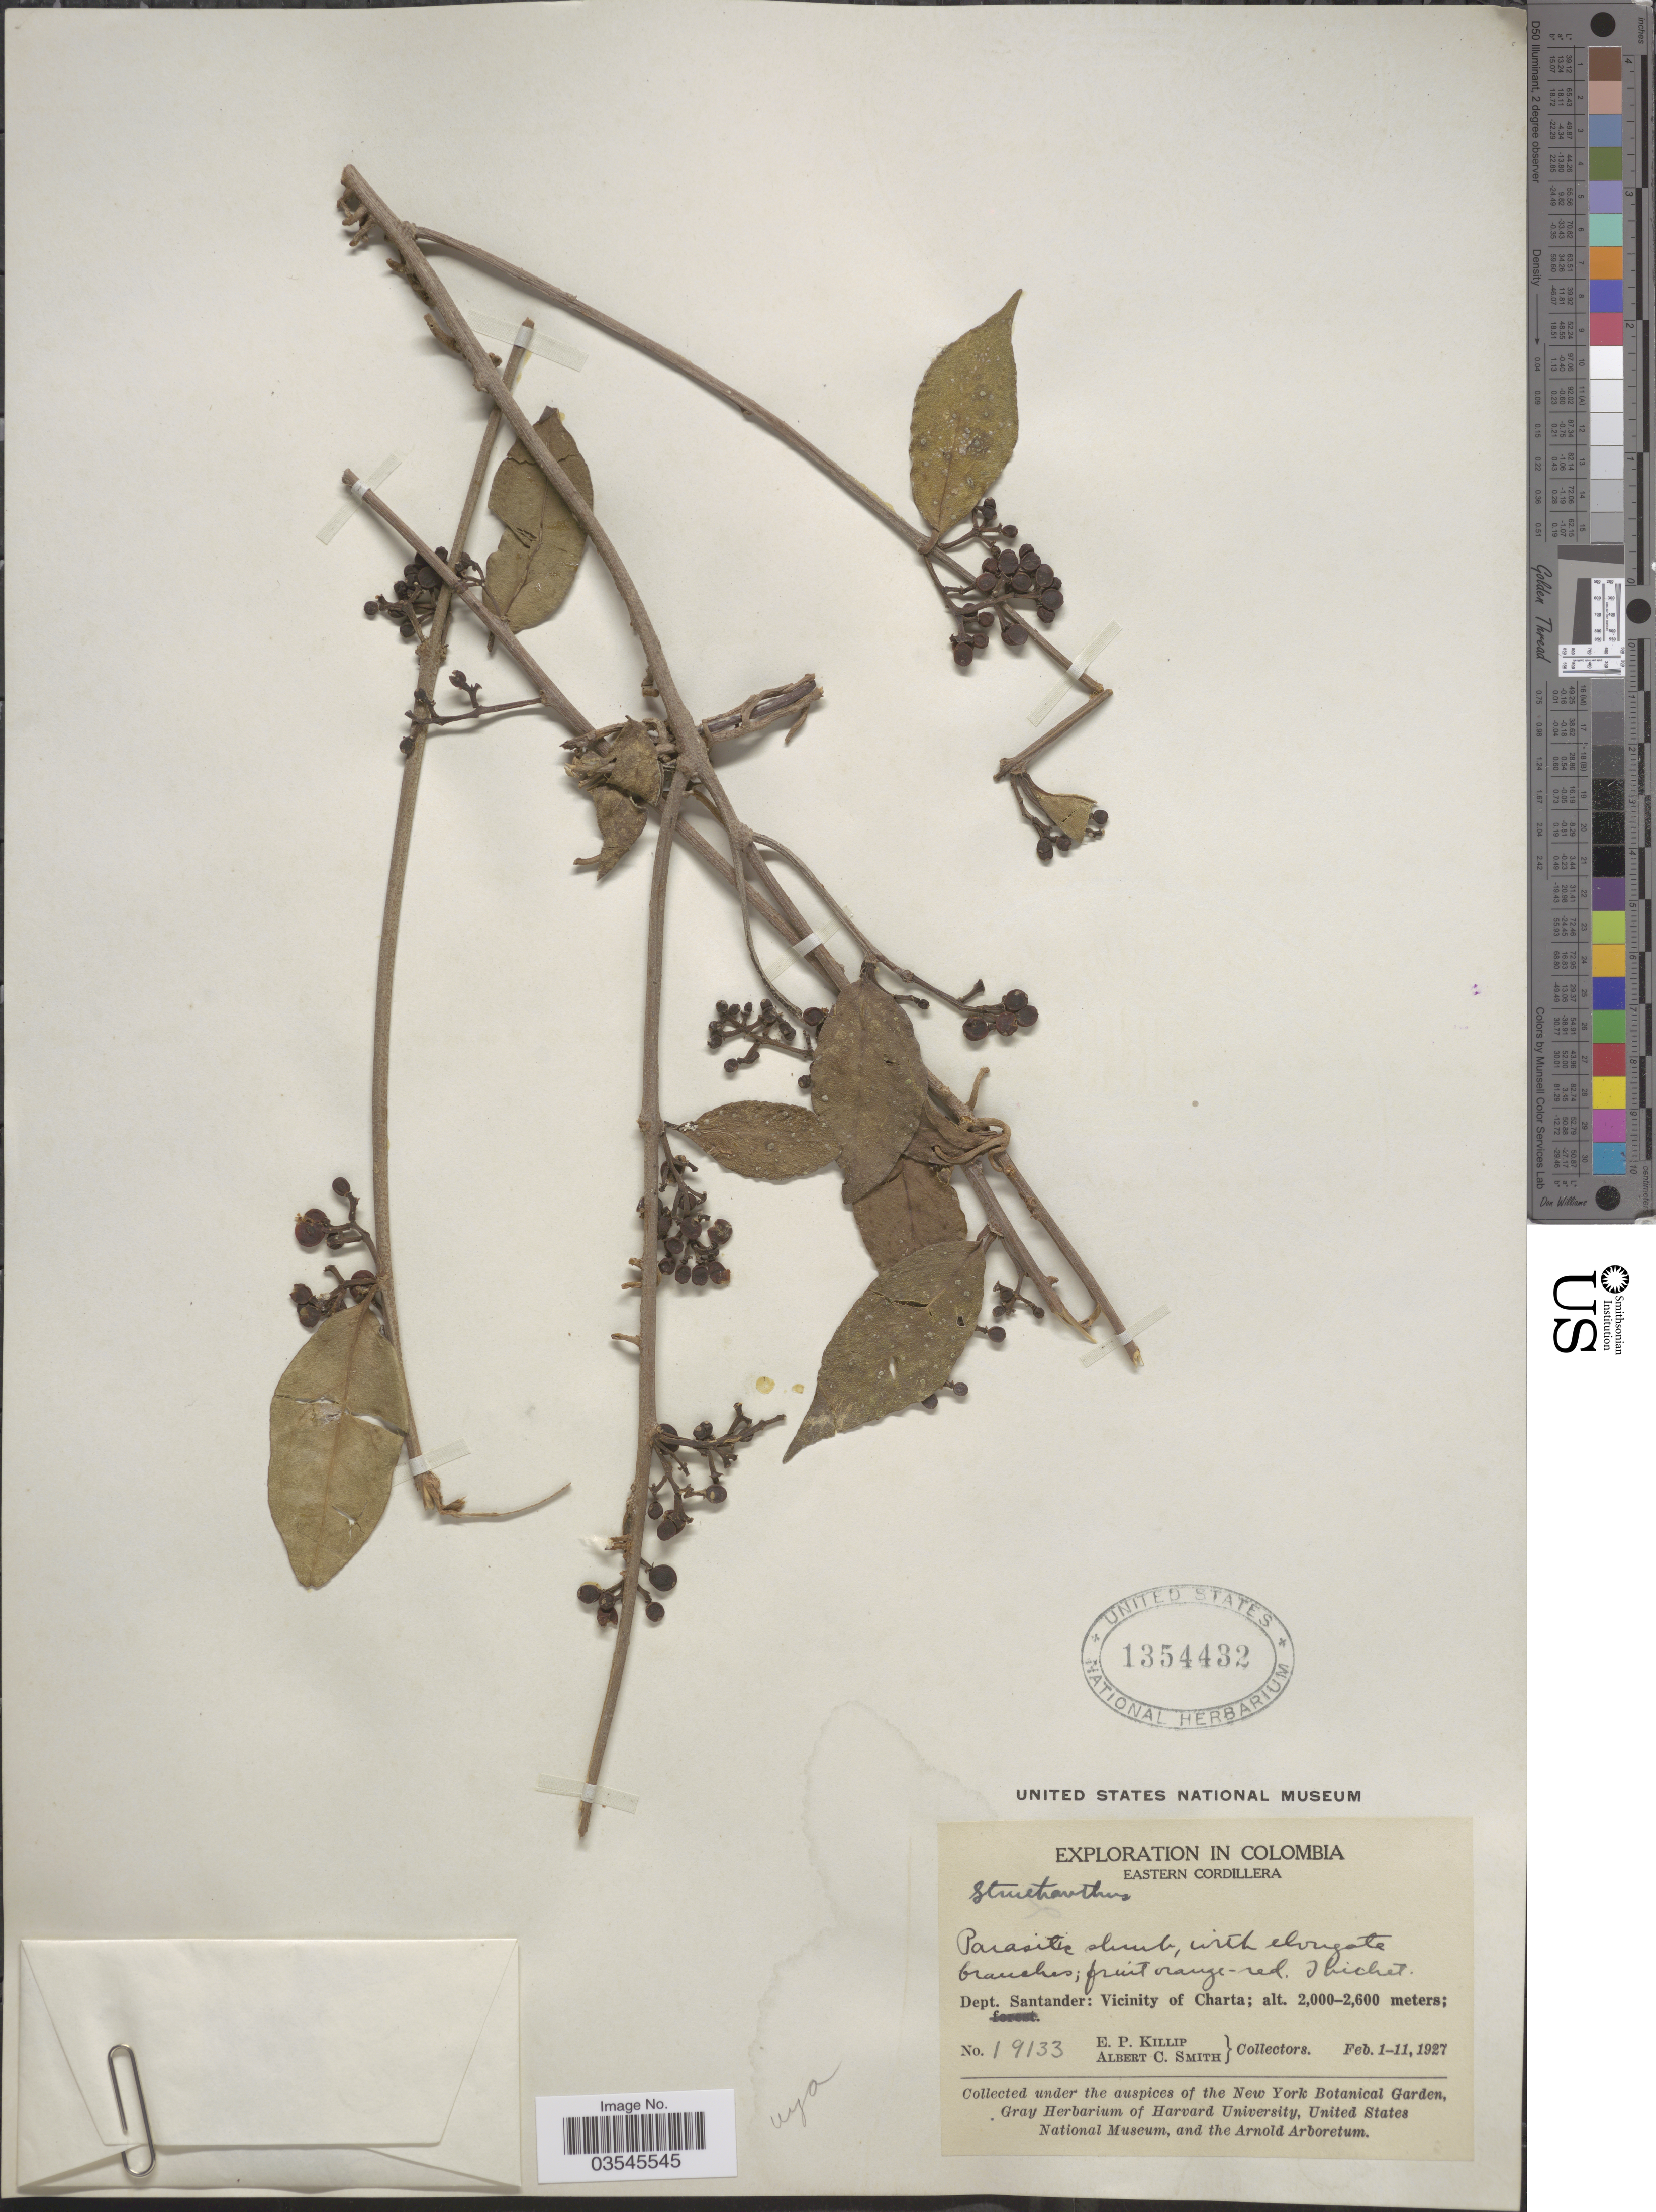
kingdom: Plantae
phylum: Tracheophyta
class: Magnoliopsida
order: Santalales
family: Loranthaceae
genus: Struthanthus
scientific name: Struthanthus sp.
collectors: E. P. Killip & A. C. Smith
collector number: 19133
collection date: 1927-02-01/1927-02-11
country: Colombia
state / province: Santander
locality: Dept. Santander: Vicinity of Charta. Eastern Cordillera.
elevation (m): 2000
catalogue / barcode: US 1354432